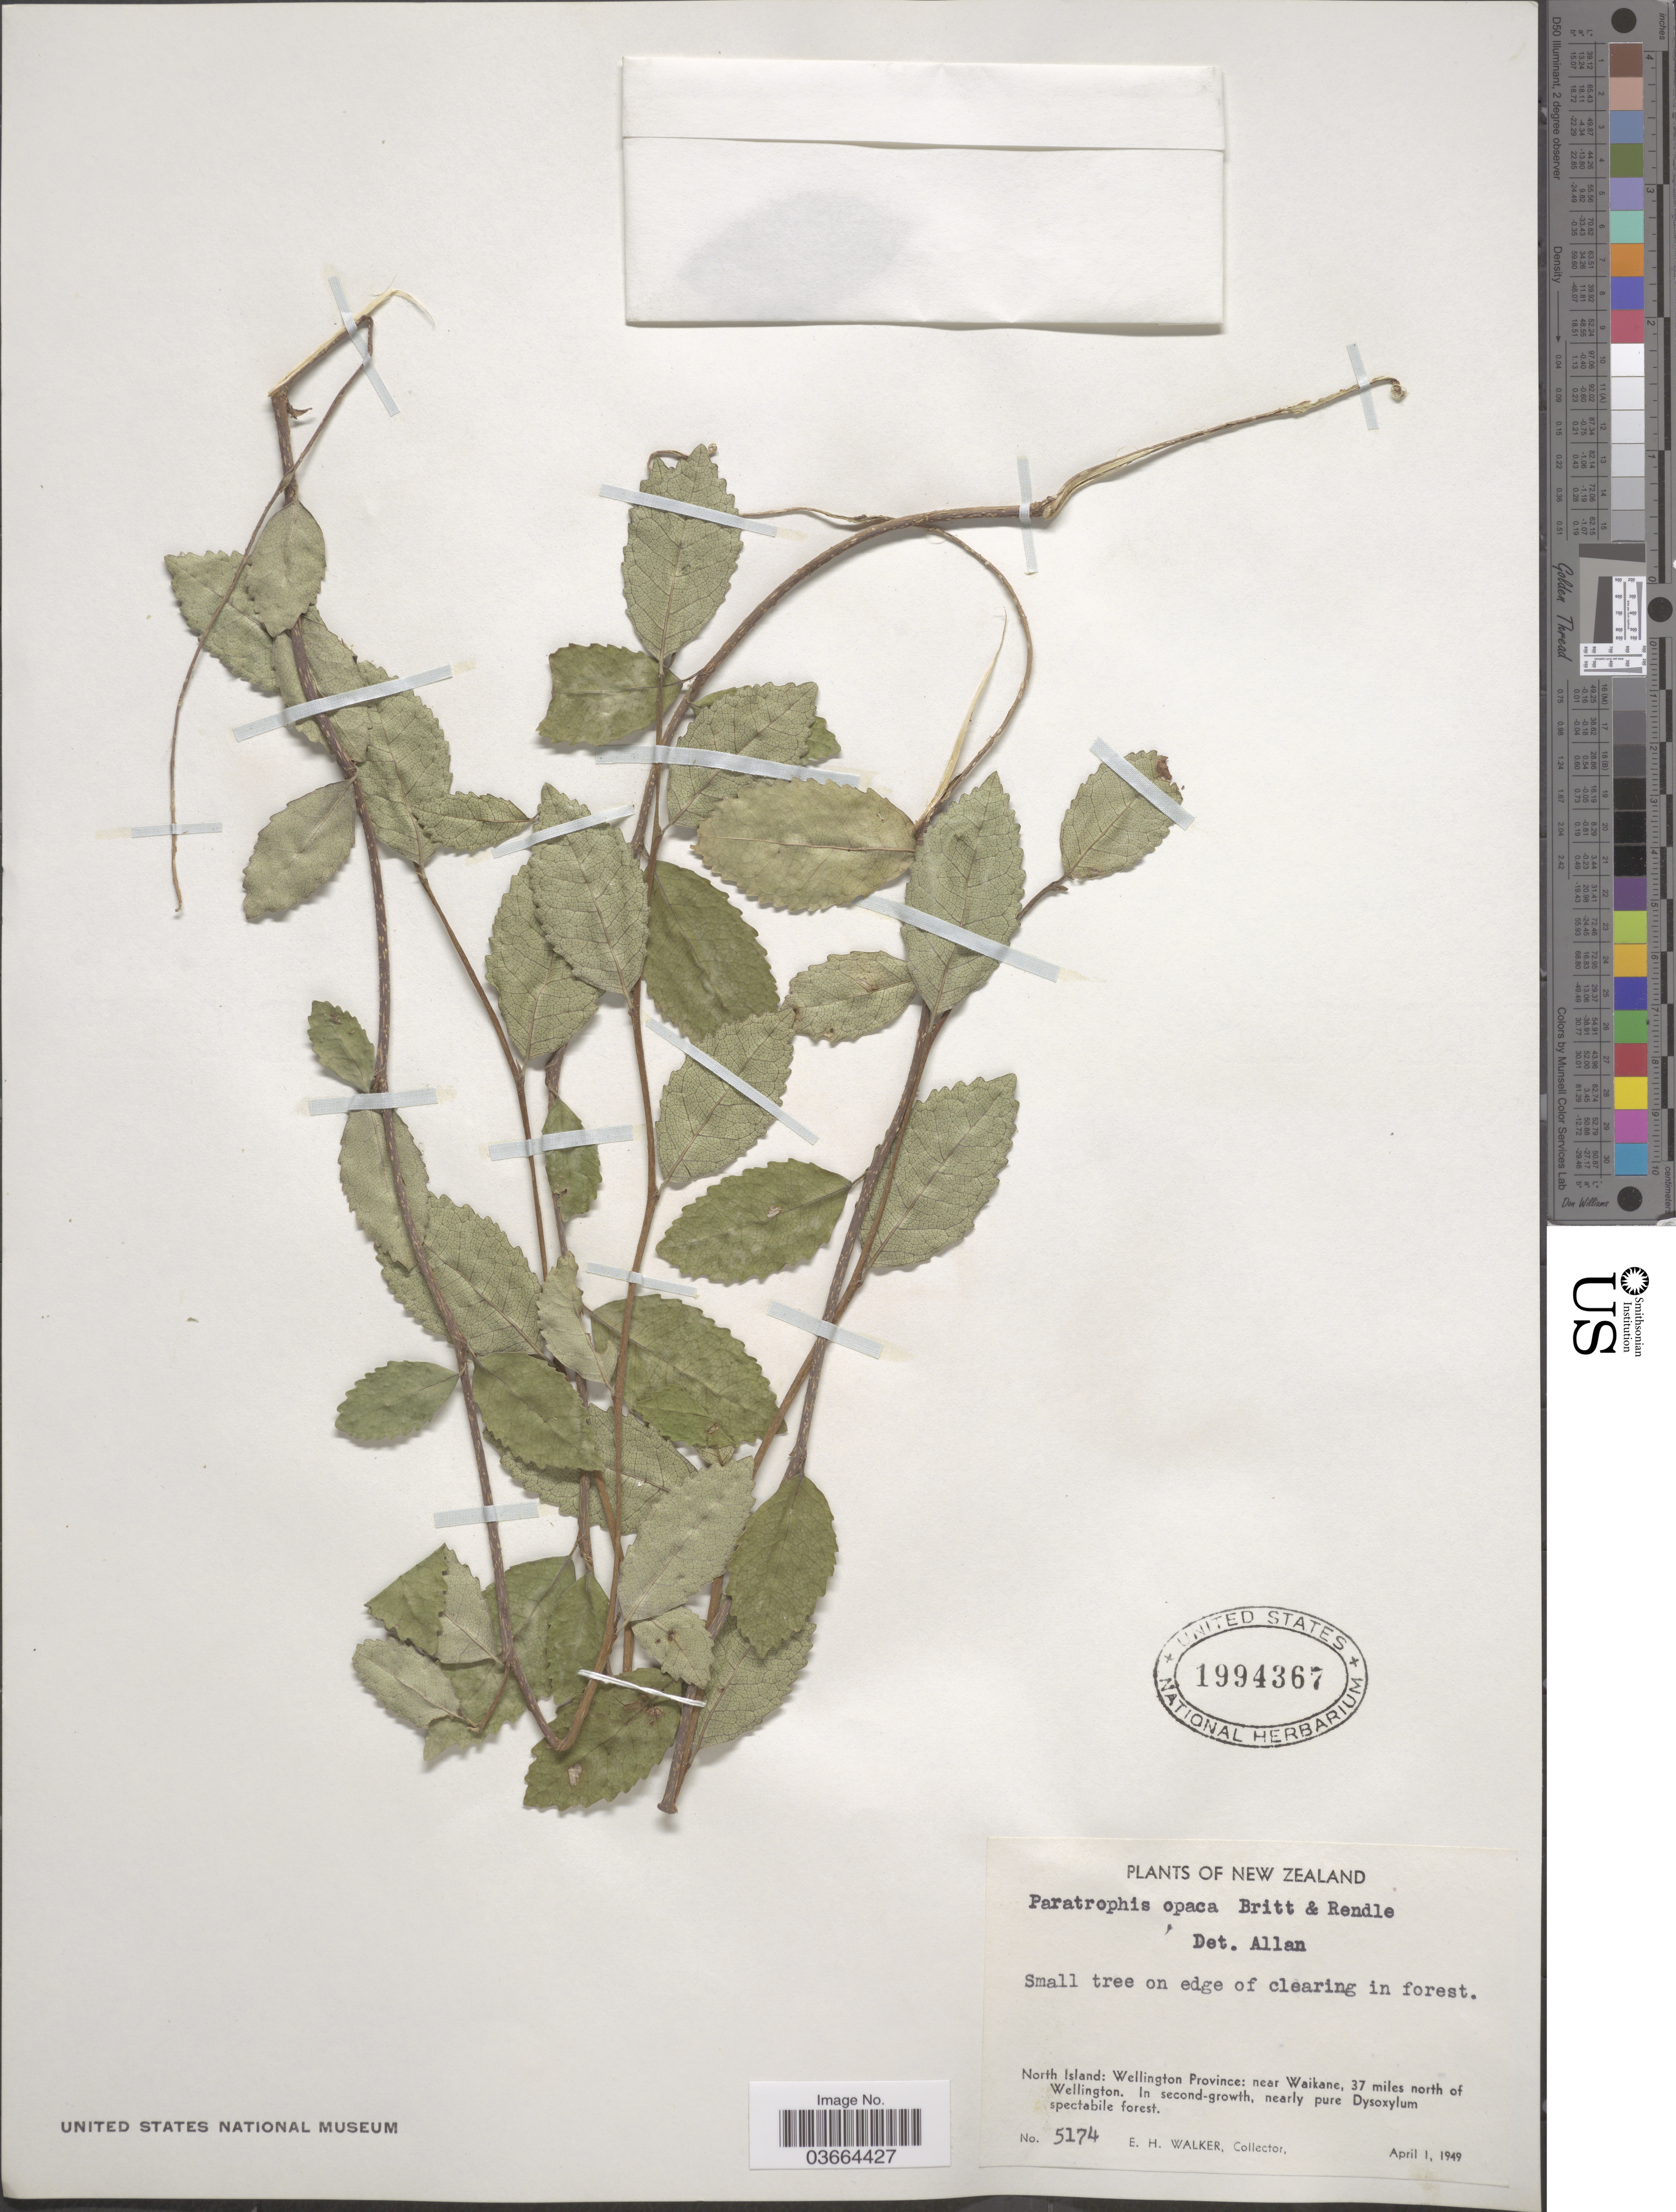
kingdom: Plantae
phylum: Tracheophyta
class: Magnoliopsida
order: Rosales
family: Moraceae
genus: Paratrophis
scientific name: Paratrophis banksii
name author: Cheeseman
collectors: E. H. Walker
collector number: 5174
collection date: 1949-04-01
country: New Zealand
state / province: Wellington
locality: North Island: near Waikane, 37 miles north of Wellington.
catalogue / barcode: US 1994367